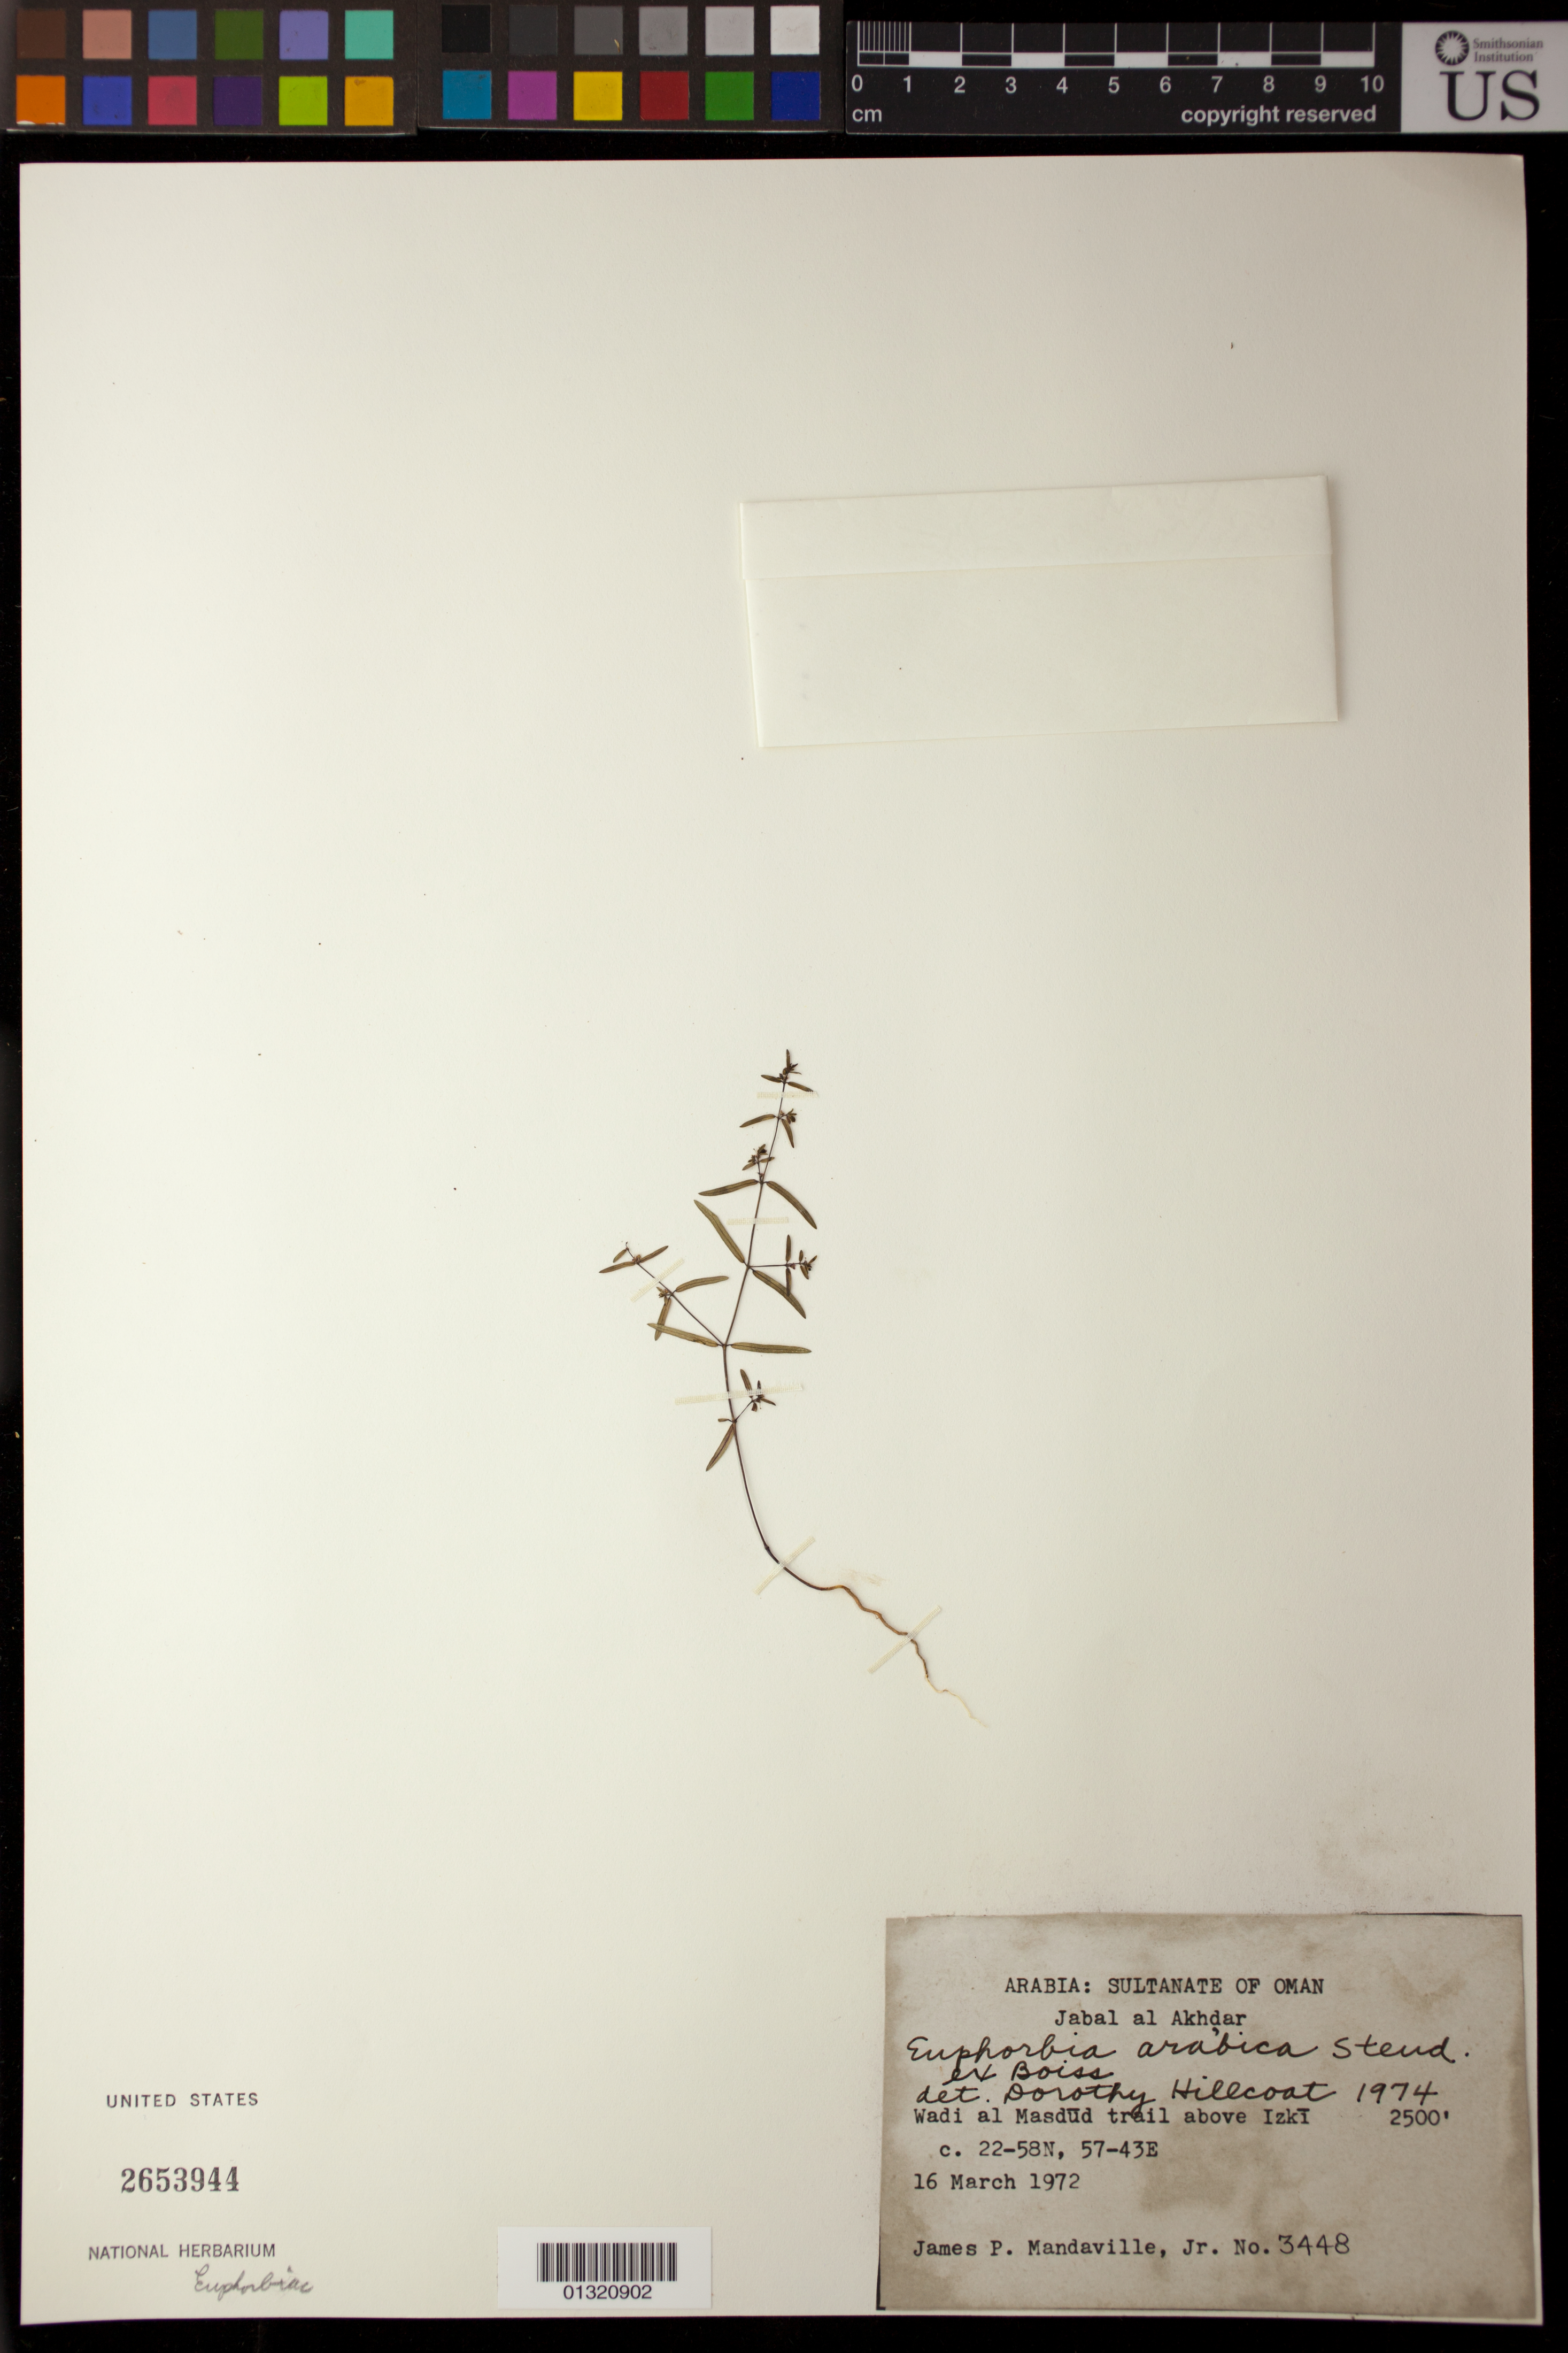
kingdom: Plantae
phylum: Tracheophyta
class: Magnoliopsida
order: Malpighiales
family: Euphorbiaceae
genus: Euphorbia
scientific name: Euphorbia arabica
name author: Hochst. & Steud. ex T. Anderson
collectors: J. Mandaville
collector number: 3448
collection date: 1972-03-16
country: Oman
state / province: Ad Dākhilīyah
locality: Wadi al Masdud trail above Izki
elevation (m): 762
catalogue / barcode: US 2653944